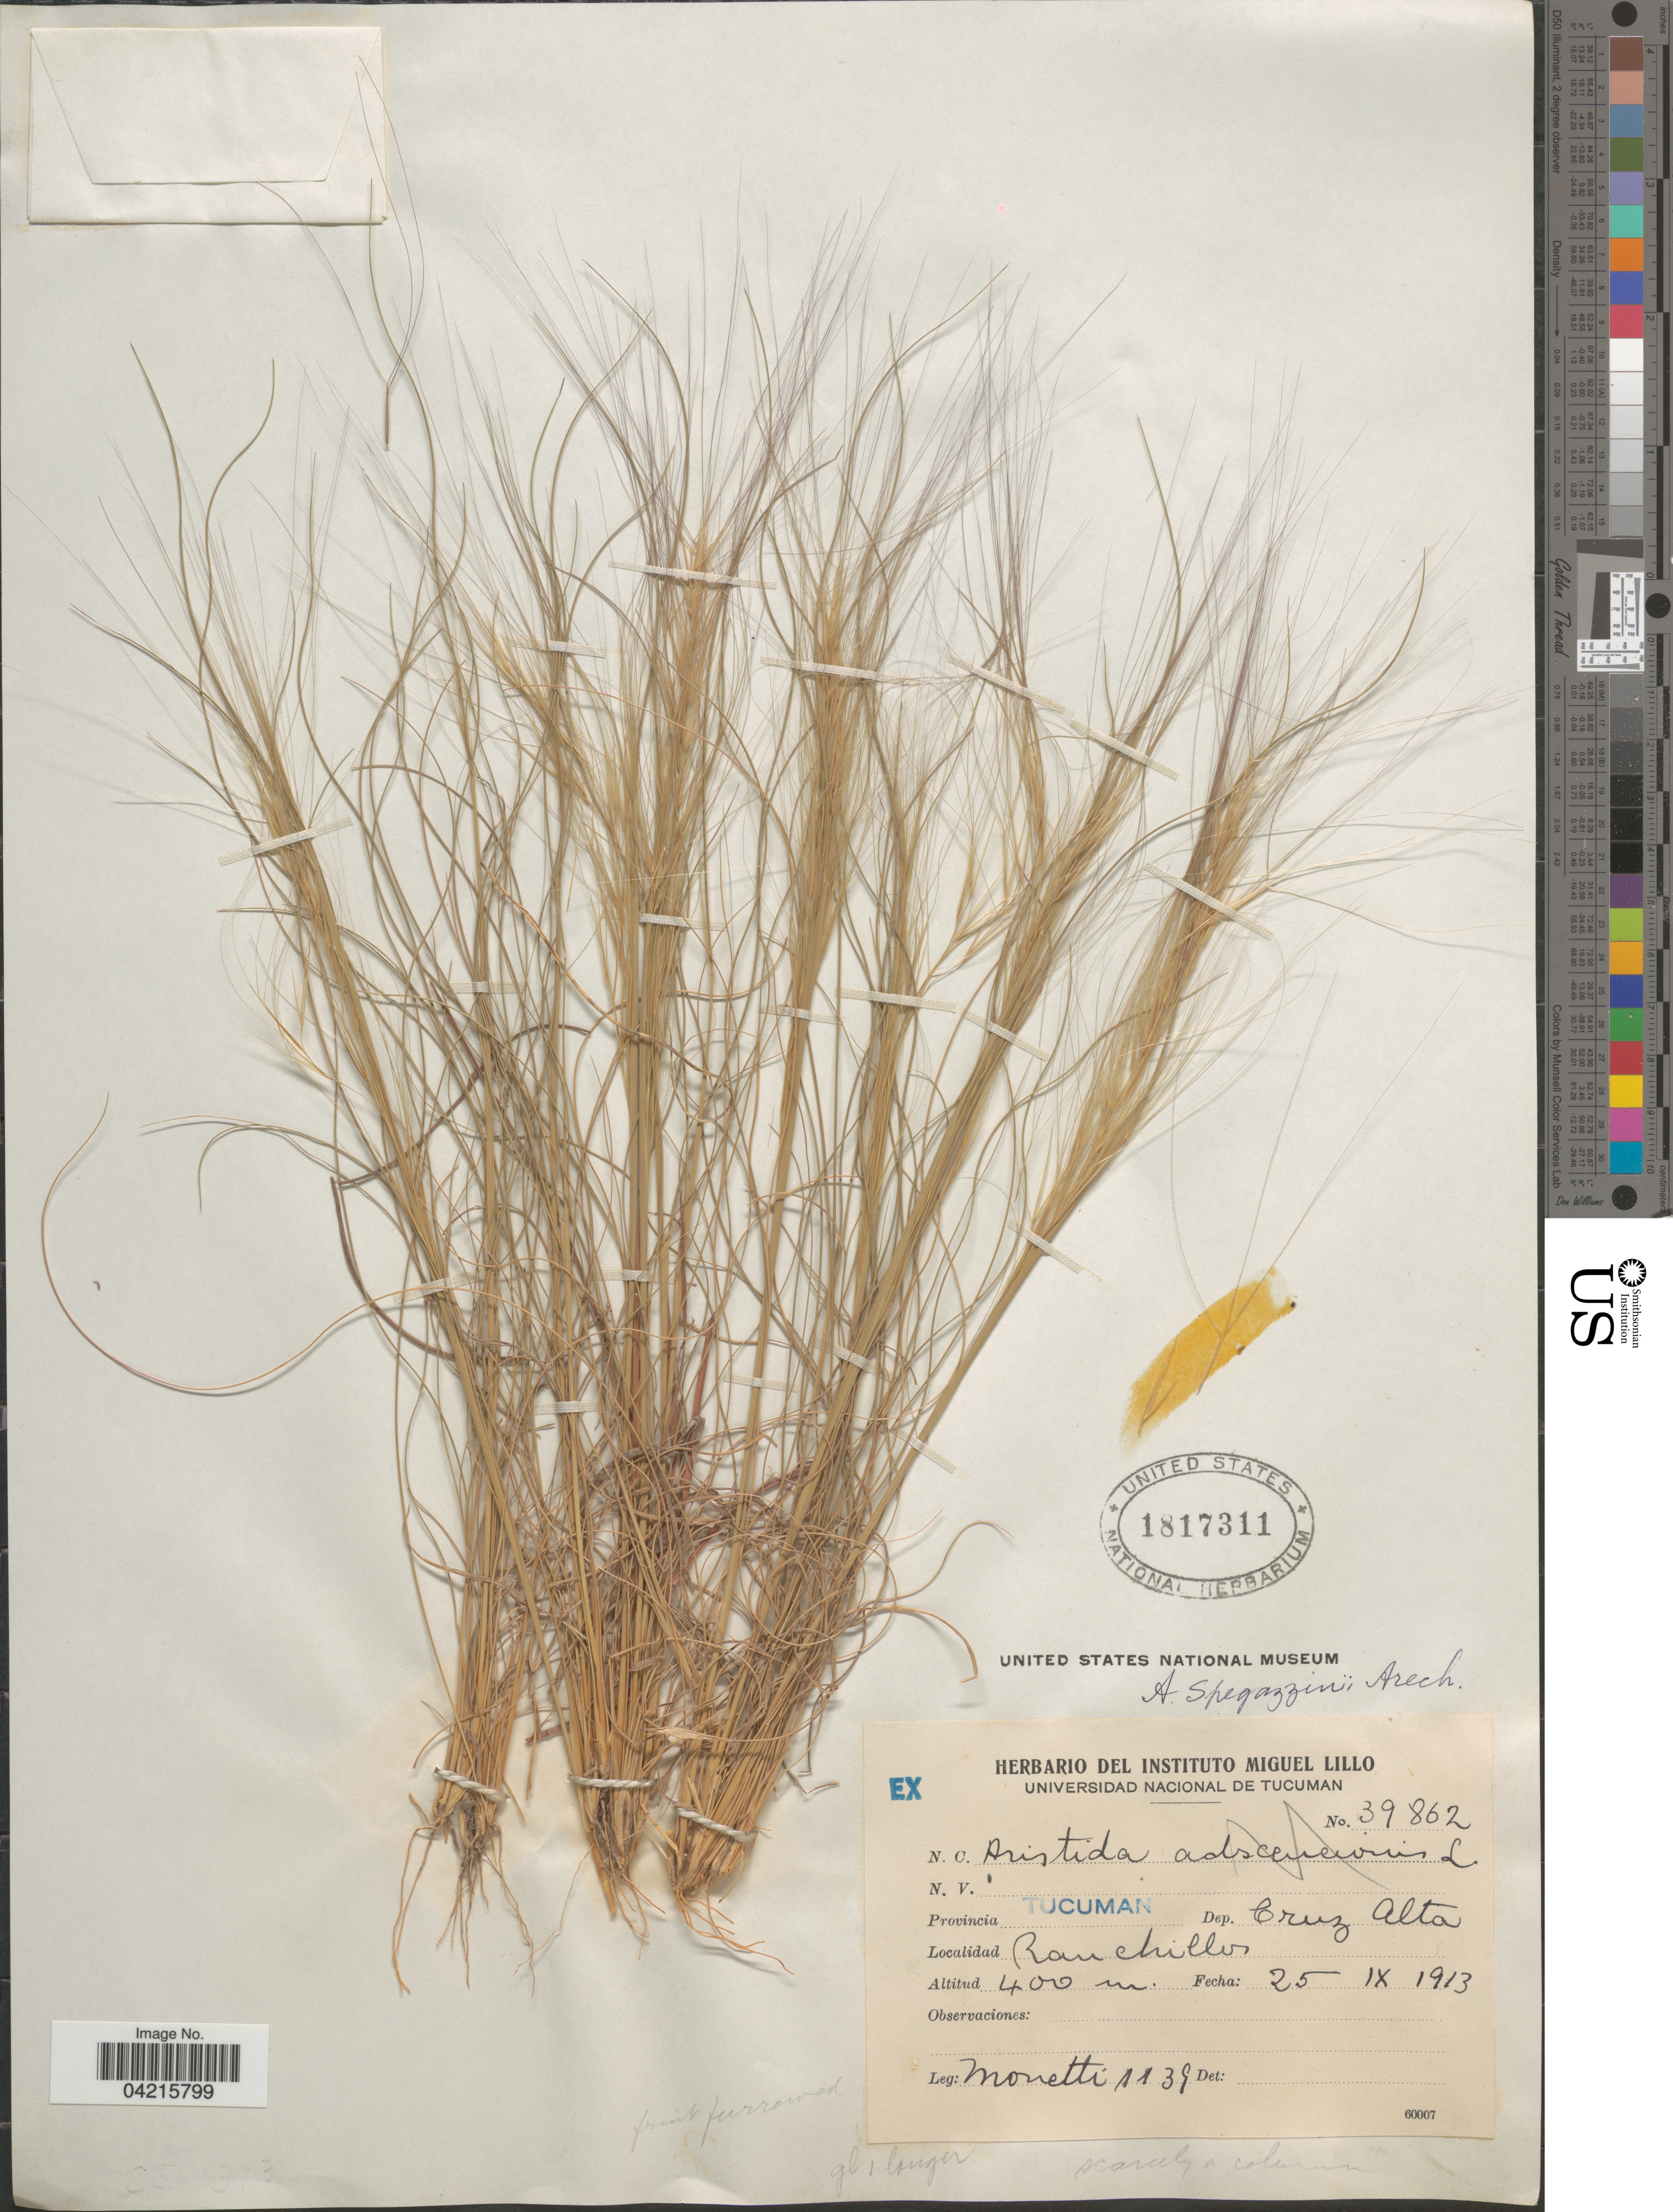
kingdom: Plantae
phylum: Tracheophyta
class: Liliopsida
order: Poales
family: Poaceae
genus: Aristida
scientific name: Aristida spegazzinii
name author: Arechav.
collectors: -. Moretti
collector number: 1139/39862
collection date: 1913-09-25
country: Argentina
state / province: Tucuman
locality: Dep. Cruz Alta. Ranchillos.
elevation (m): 400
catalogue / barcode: US 1817311